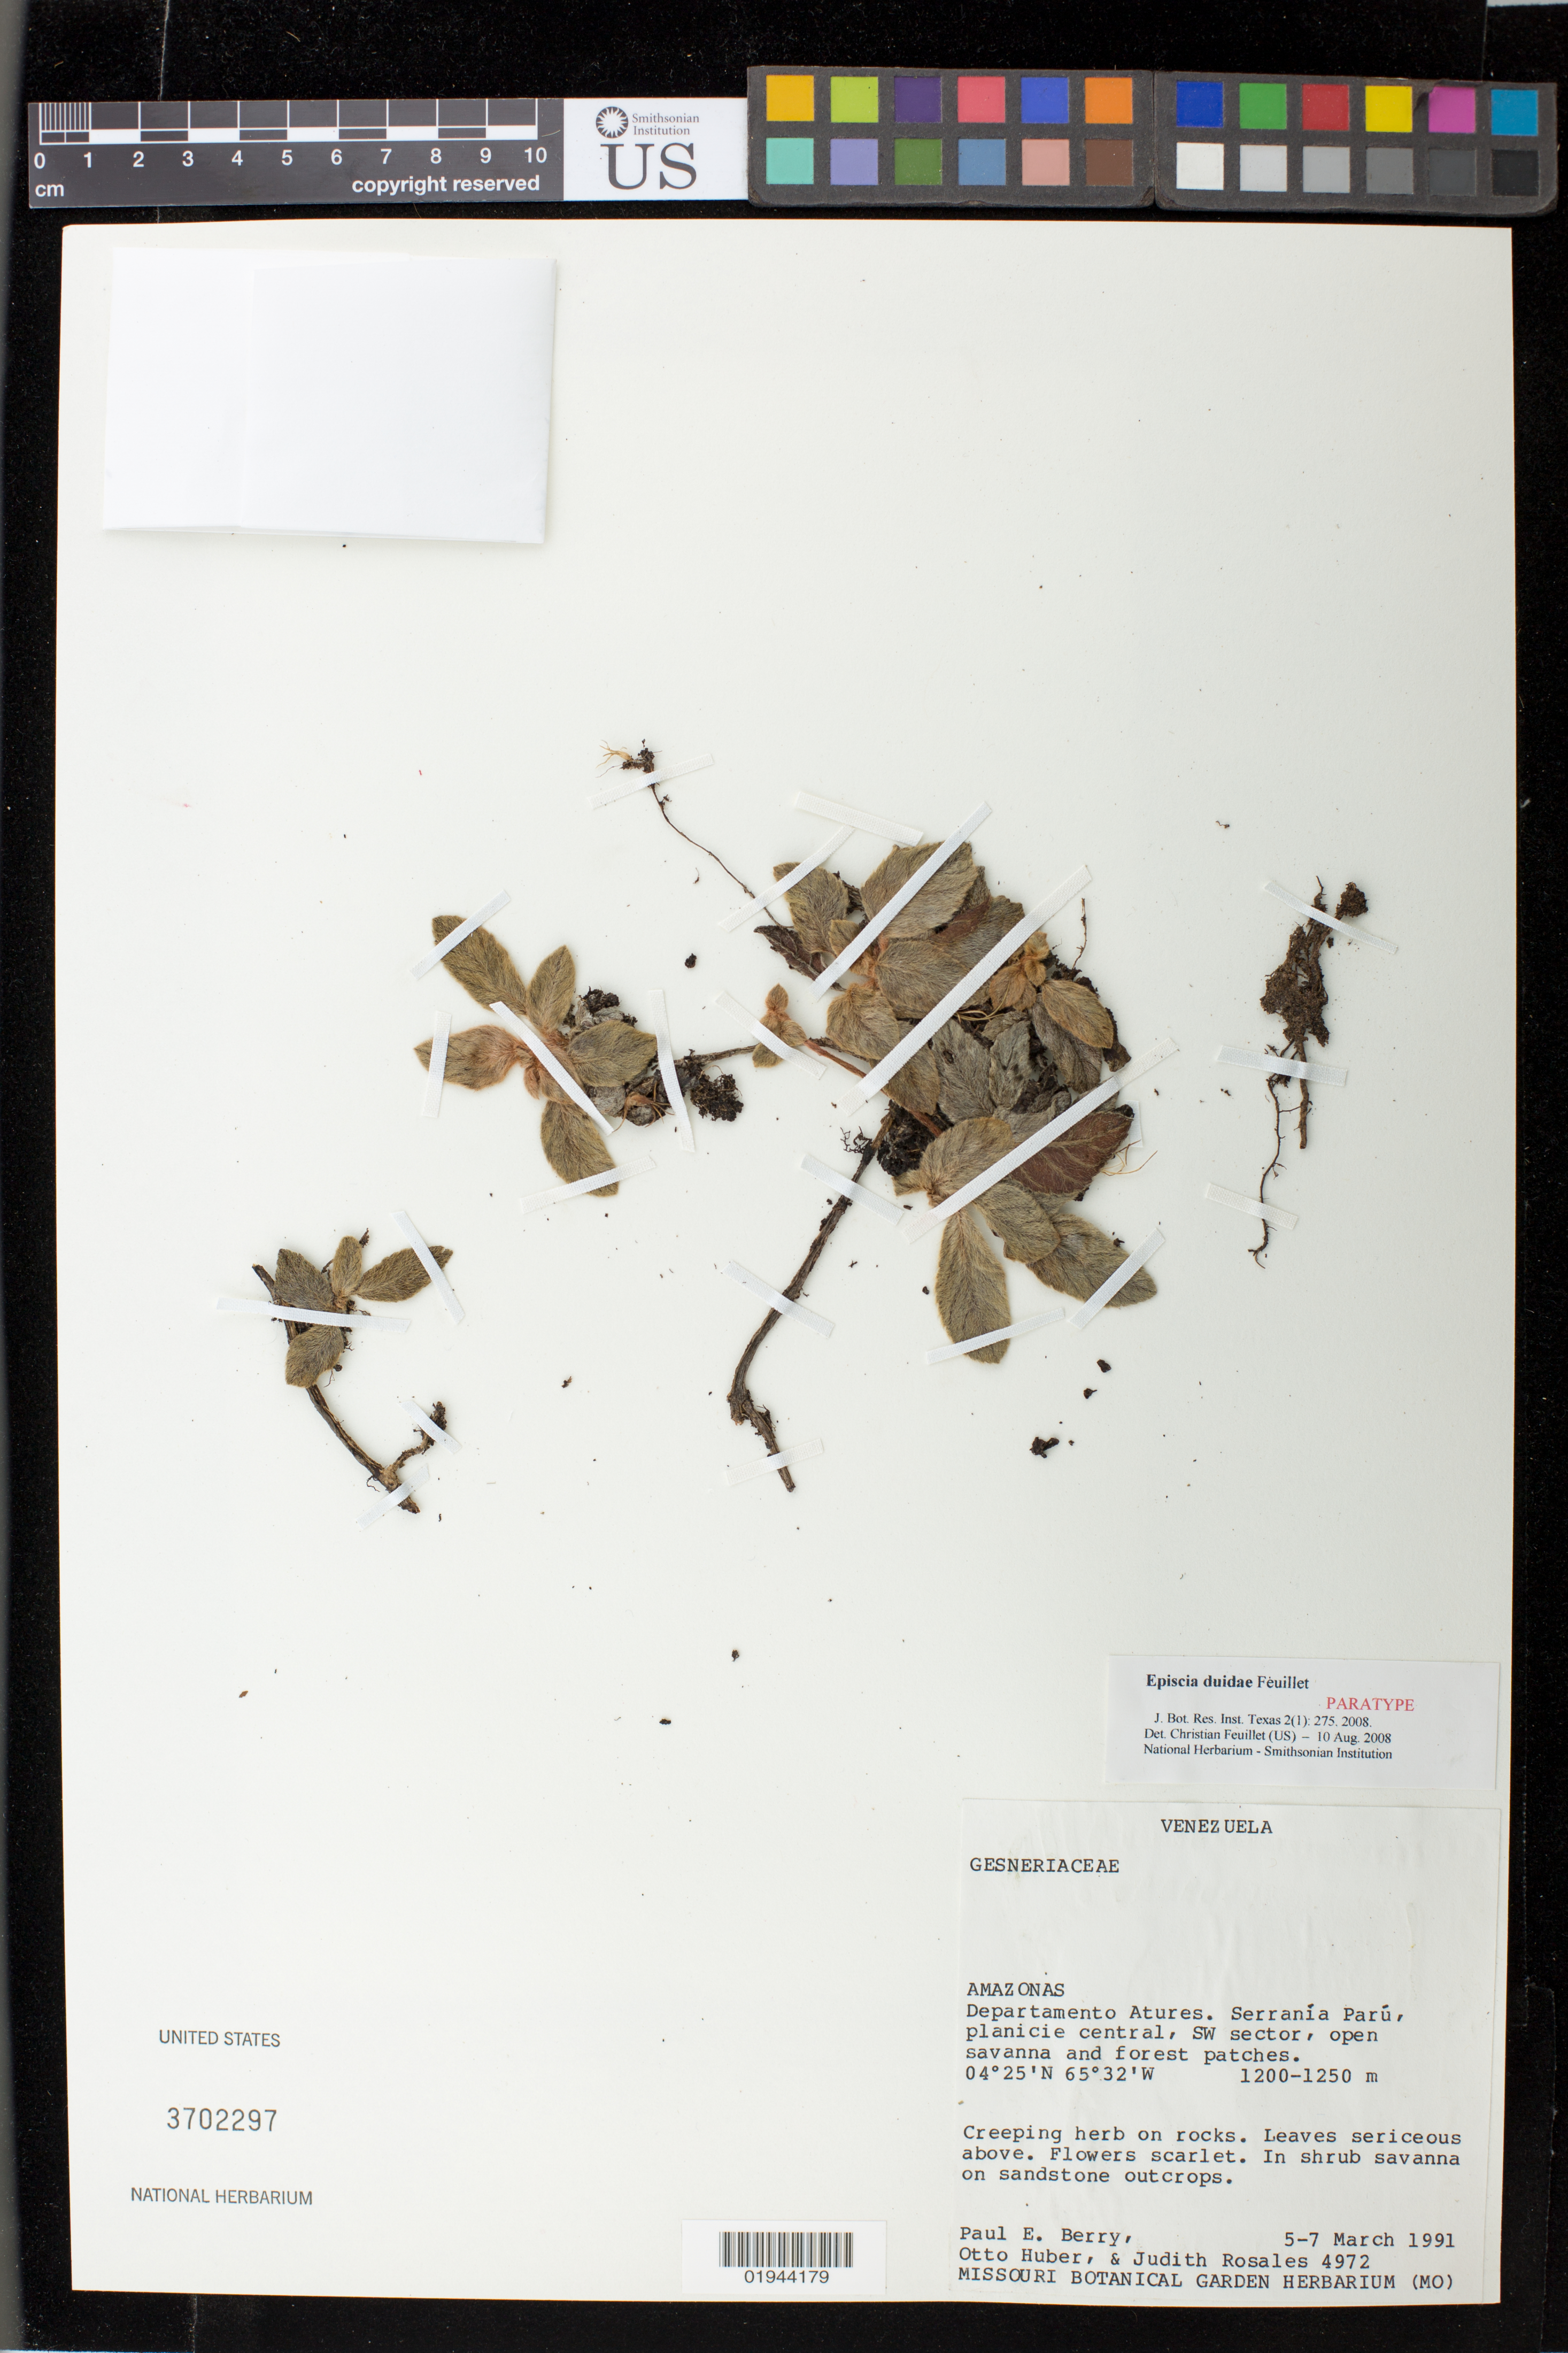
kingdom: Plantae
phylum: Tracheophyta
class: Magnoliopsida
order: Lamiales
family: Gesneriaceae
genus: Episcia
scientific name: Episcia duidae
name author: Feuillet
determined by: Feuillet, C.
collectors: P. E. Berry, O. Huber & J. Rosales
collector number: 4972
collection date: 1991-03-05/1991-03-07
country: Venezuela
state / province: Amazonas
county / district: Atures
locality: Departamento Atures. Serrania Paru, planicie central, SW sector, open savanna and forest patches.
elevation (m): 1200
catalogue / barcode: US 3702297